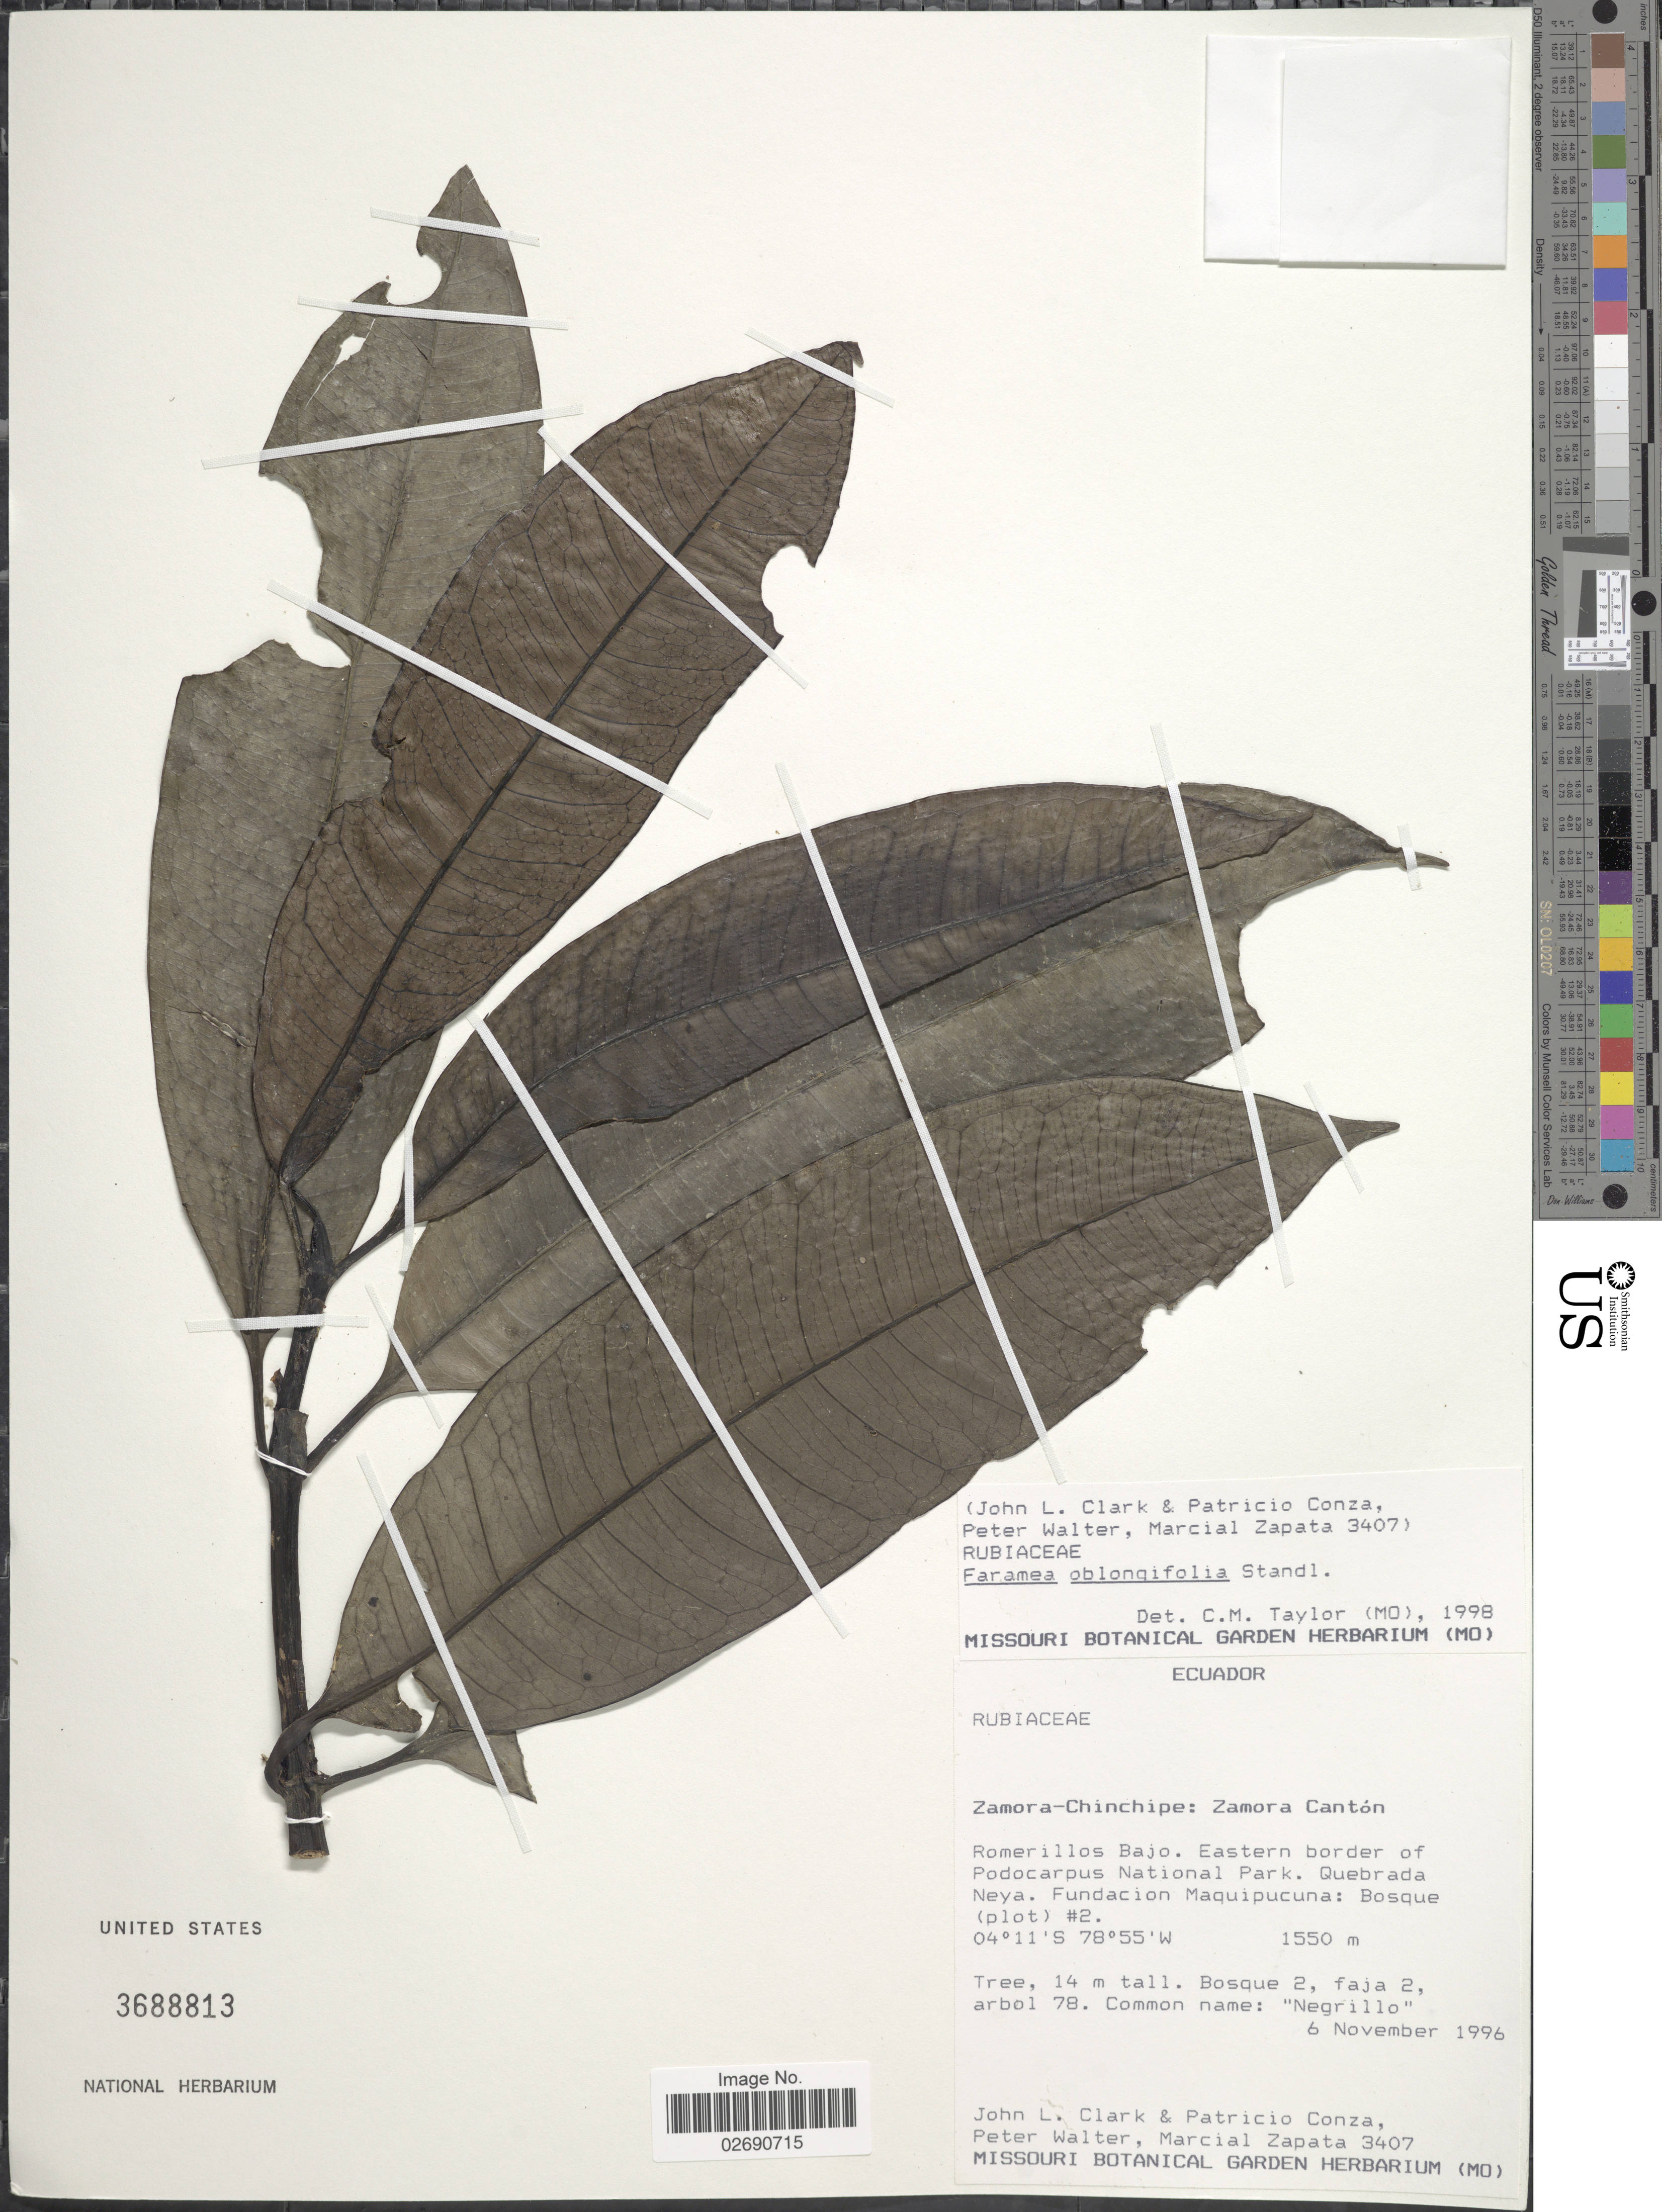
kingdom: Plantae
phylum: Tracheophyta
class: Magnoliopsida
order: Gentianales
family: Rubiaceae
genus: Faramea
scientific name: Faramea oblongifolia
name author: Standl.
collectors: J. L. Clark, P. Conza, P. Walter & M. Zapata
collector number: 3407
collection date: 1996-11-06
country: Ecuador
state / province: Zamora-Chinchipe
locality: Zamora Cantón, Romerillos Bajo. Eastern border of Podocarpus National Park. Quebrada Neya. Fundacion Maquipucuna: Bosque (plot) #2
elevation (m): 1550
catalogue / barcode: US 3688813